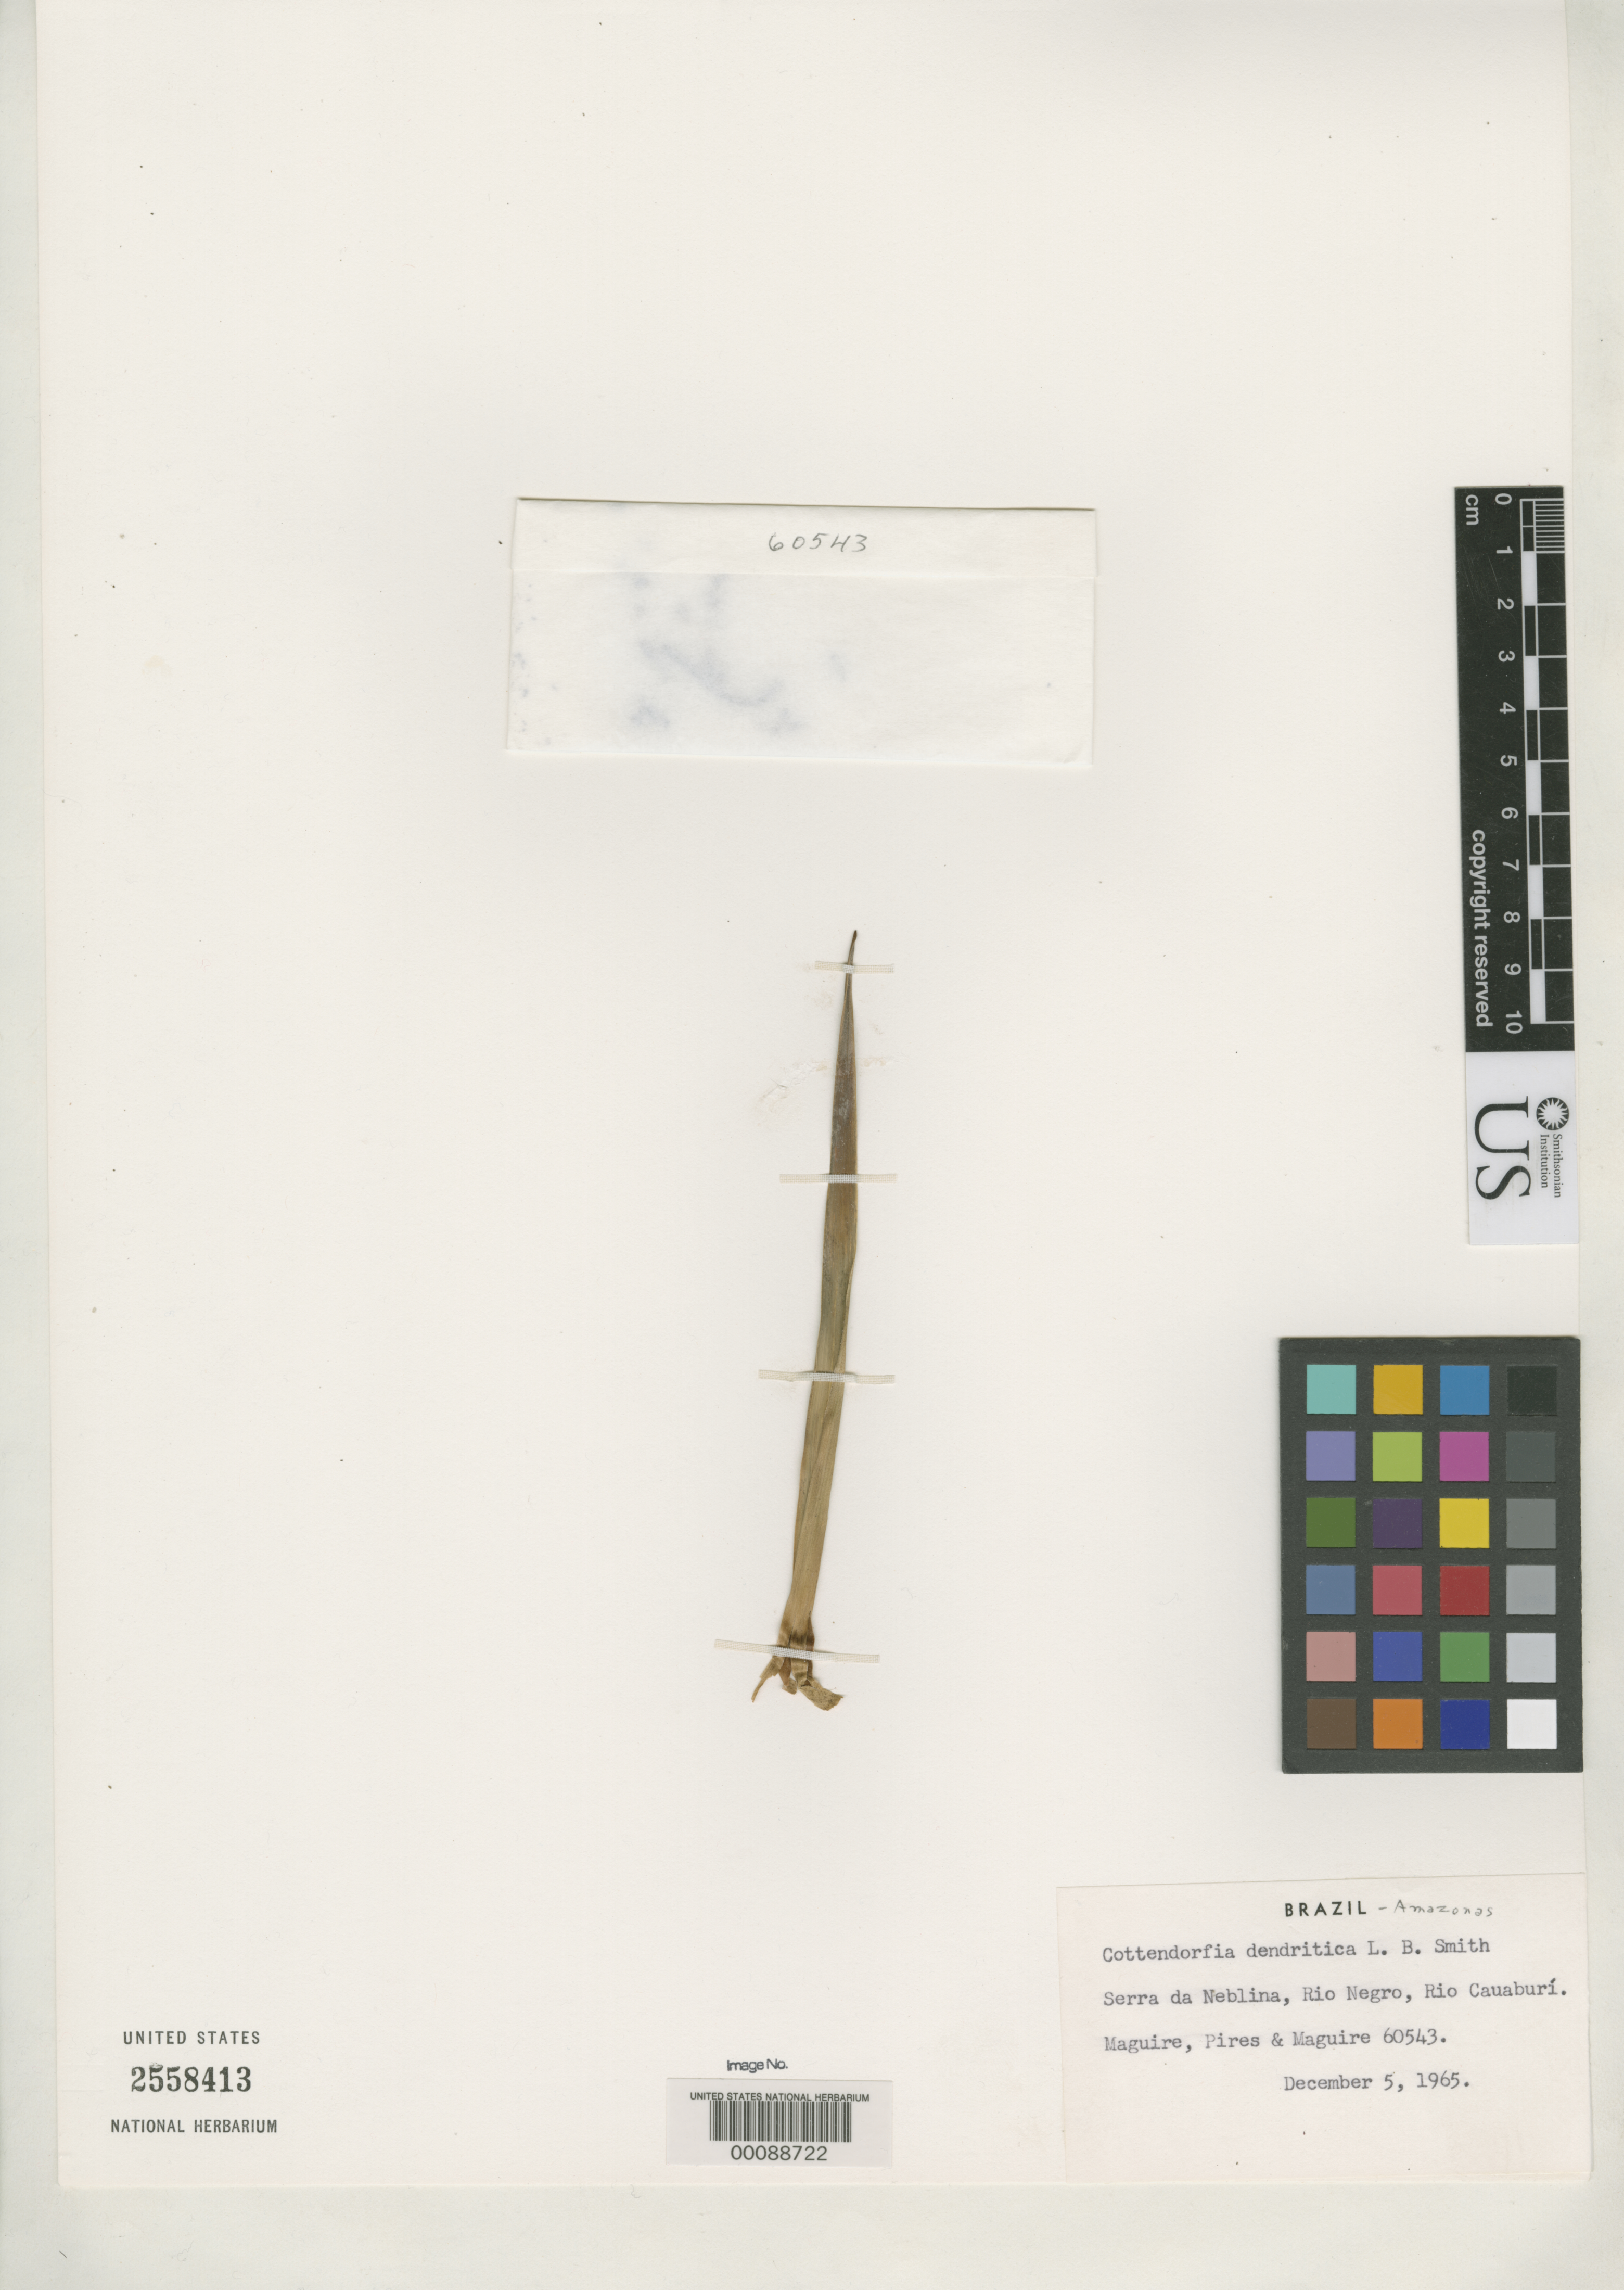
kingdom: Plantae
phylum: Tracheophyta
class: Liliopsida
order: Poales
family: Bromeliaceae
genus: Cottendorfia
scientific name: Cottendorfia dentritica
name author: L.B. Sm.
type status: Isotype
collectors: B. Maguire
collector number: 60543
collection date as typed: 05 Dec 1965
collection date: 1965-12-05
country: Brazil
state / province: Amazonas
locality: Serra da Neblina, Rio Negro, Rio Cauaburi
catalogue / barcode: US 2558413